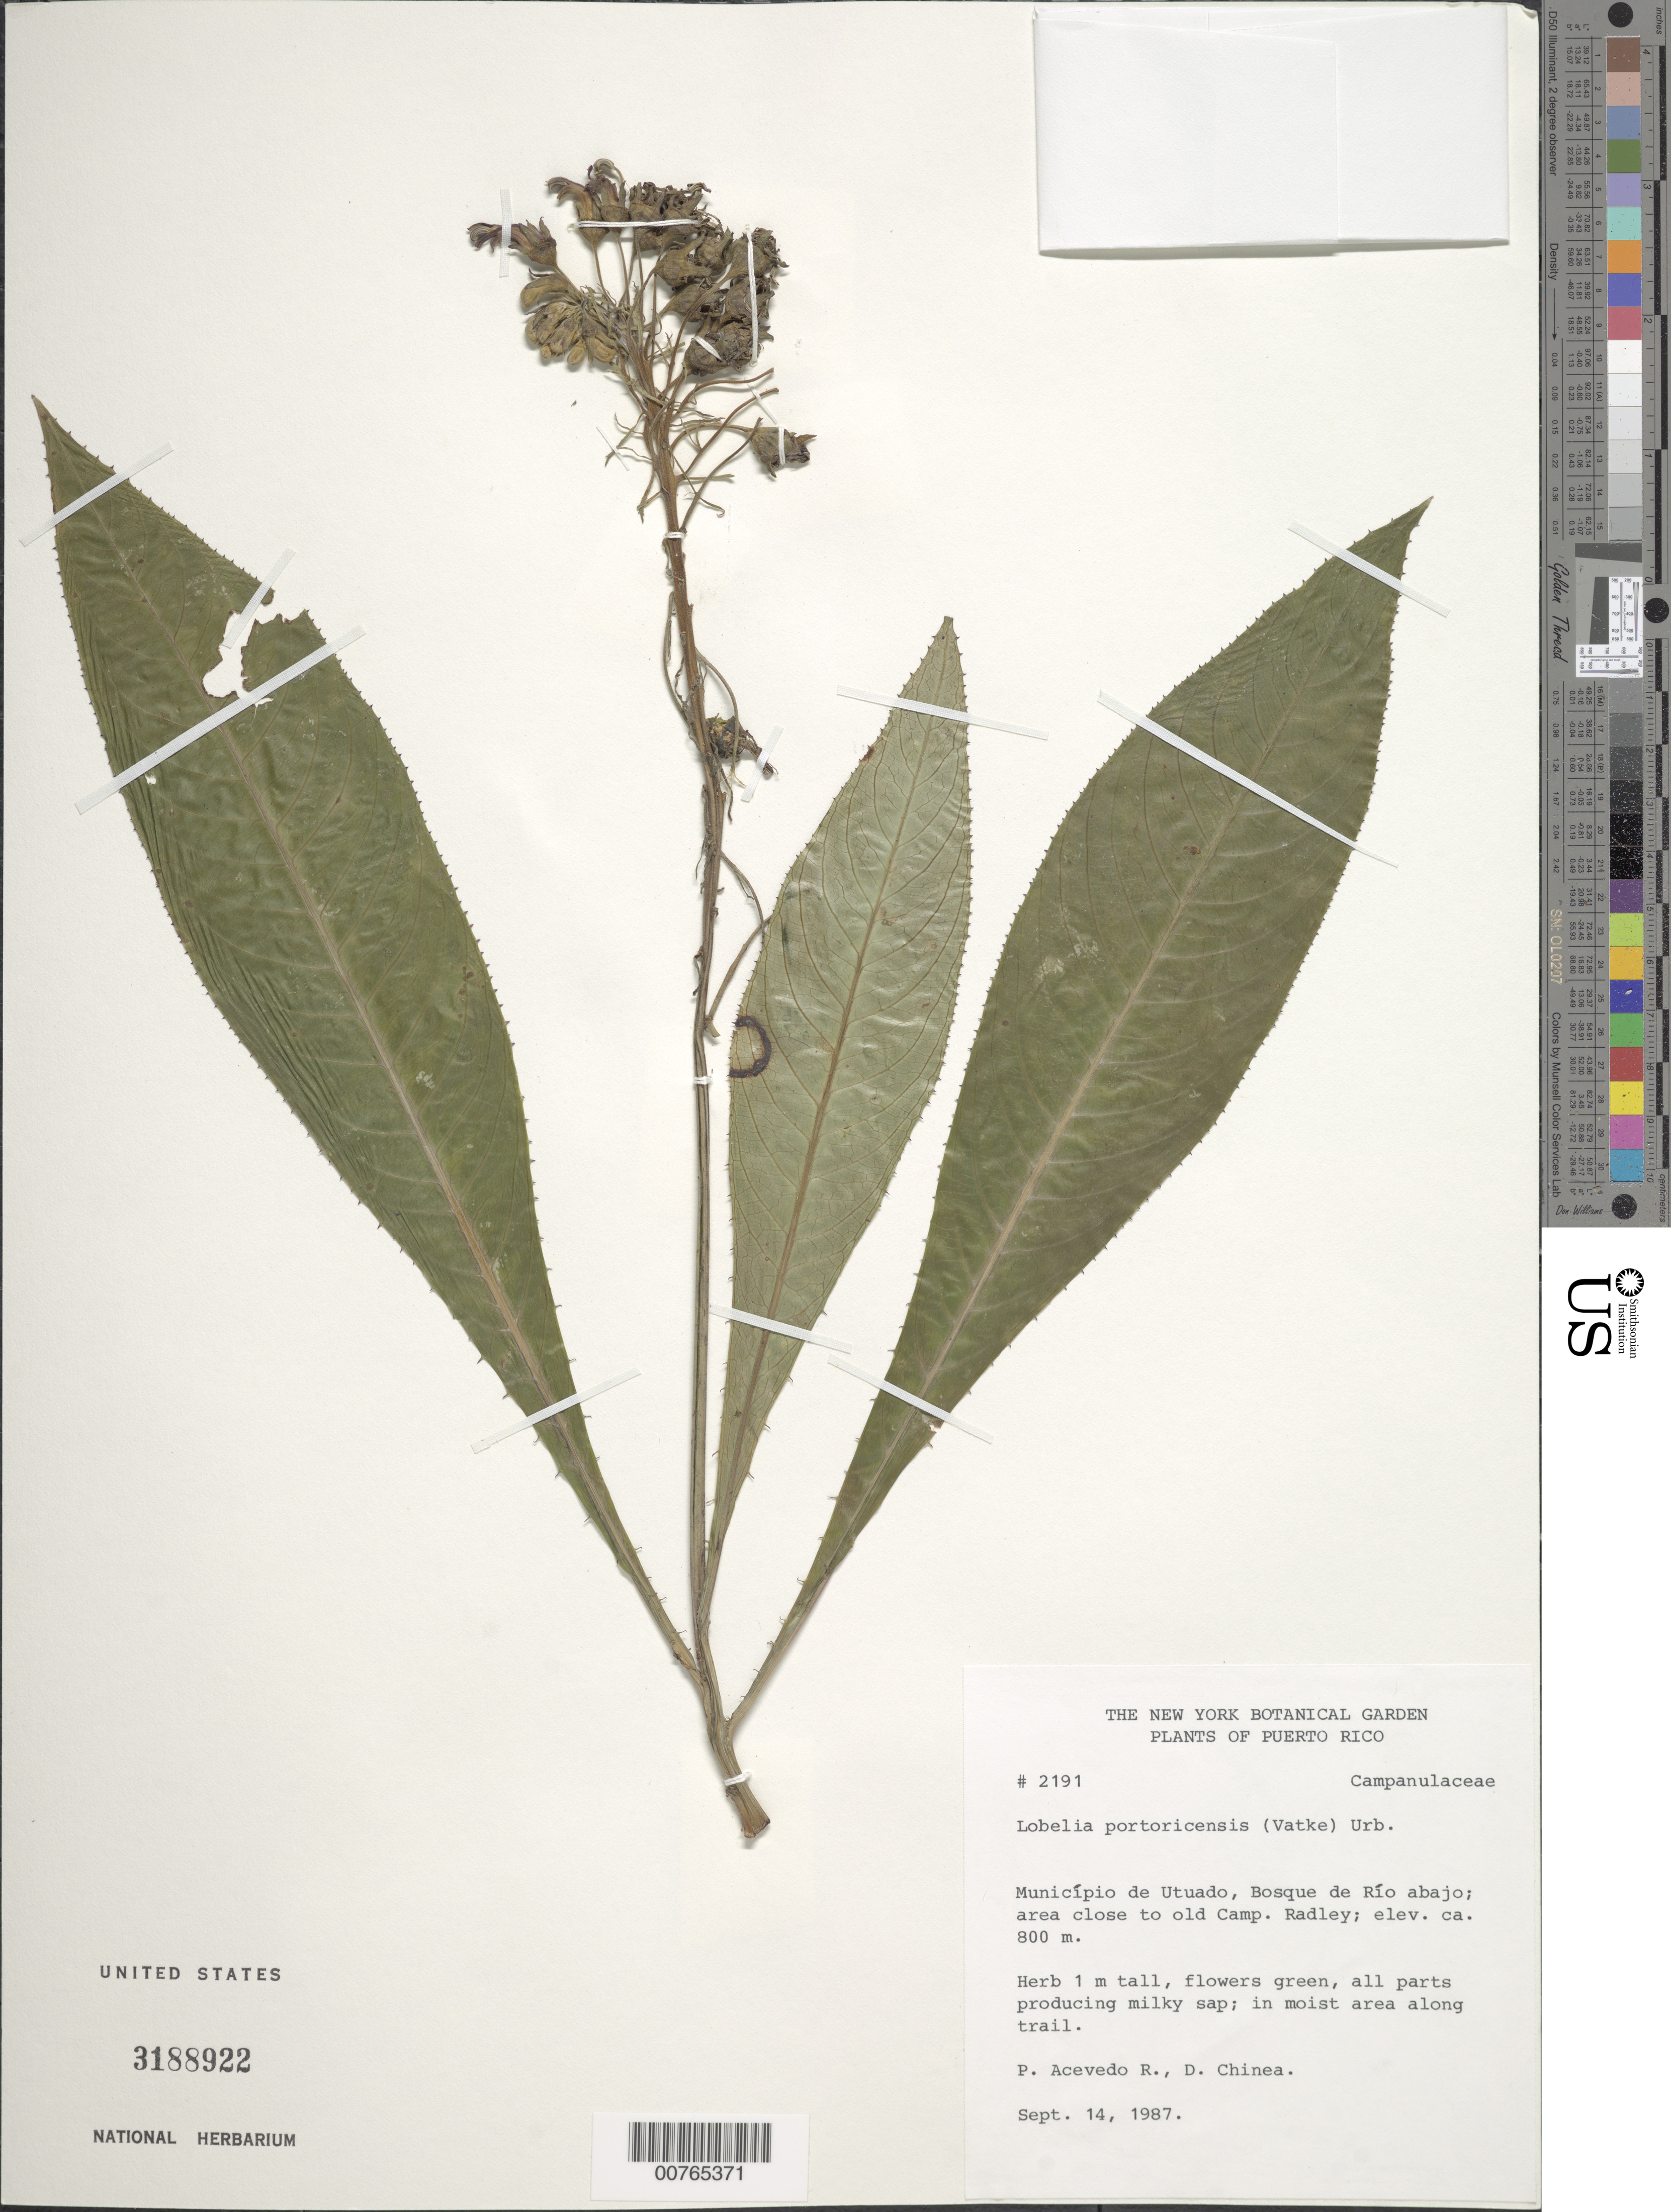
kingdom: Plantae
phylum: Tracheophyta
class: Magnoliopsida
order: Asterales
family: Campanulaceae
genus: Lobelia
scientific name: Lobelia portoricensis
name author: (Vatke) Urb.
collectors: P. Acevedo-Rodr. & D. Chinea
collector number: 2191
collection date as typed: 10 Sep 1987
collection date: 1987-09-10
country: Puerto Rico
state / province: Arecibo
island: Puerto Rico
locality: Arecibo; Bosque de Río Abajo, Camp Radley.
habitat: Area adjacent to camp.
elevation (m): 300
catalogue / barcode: US 3188922